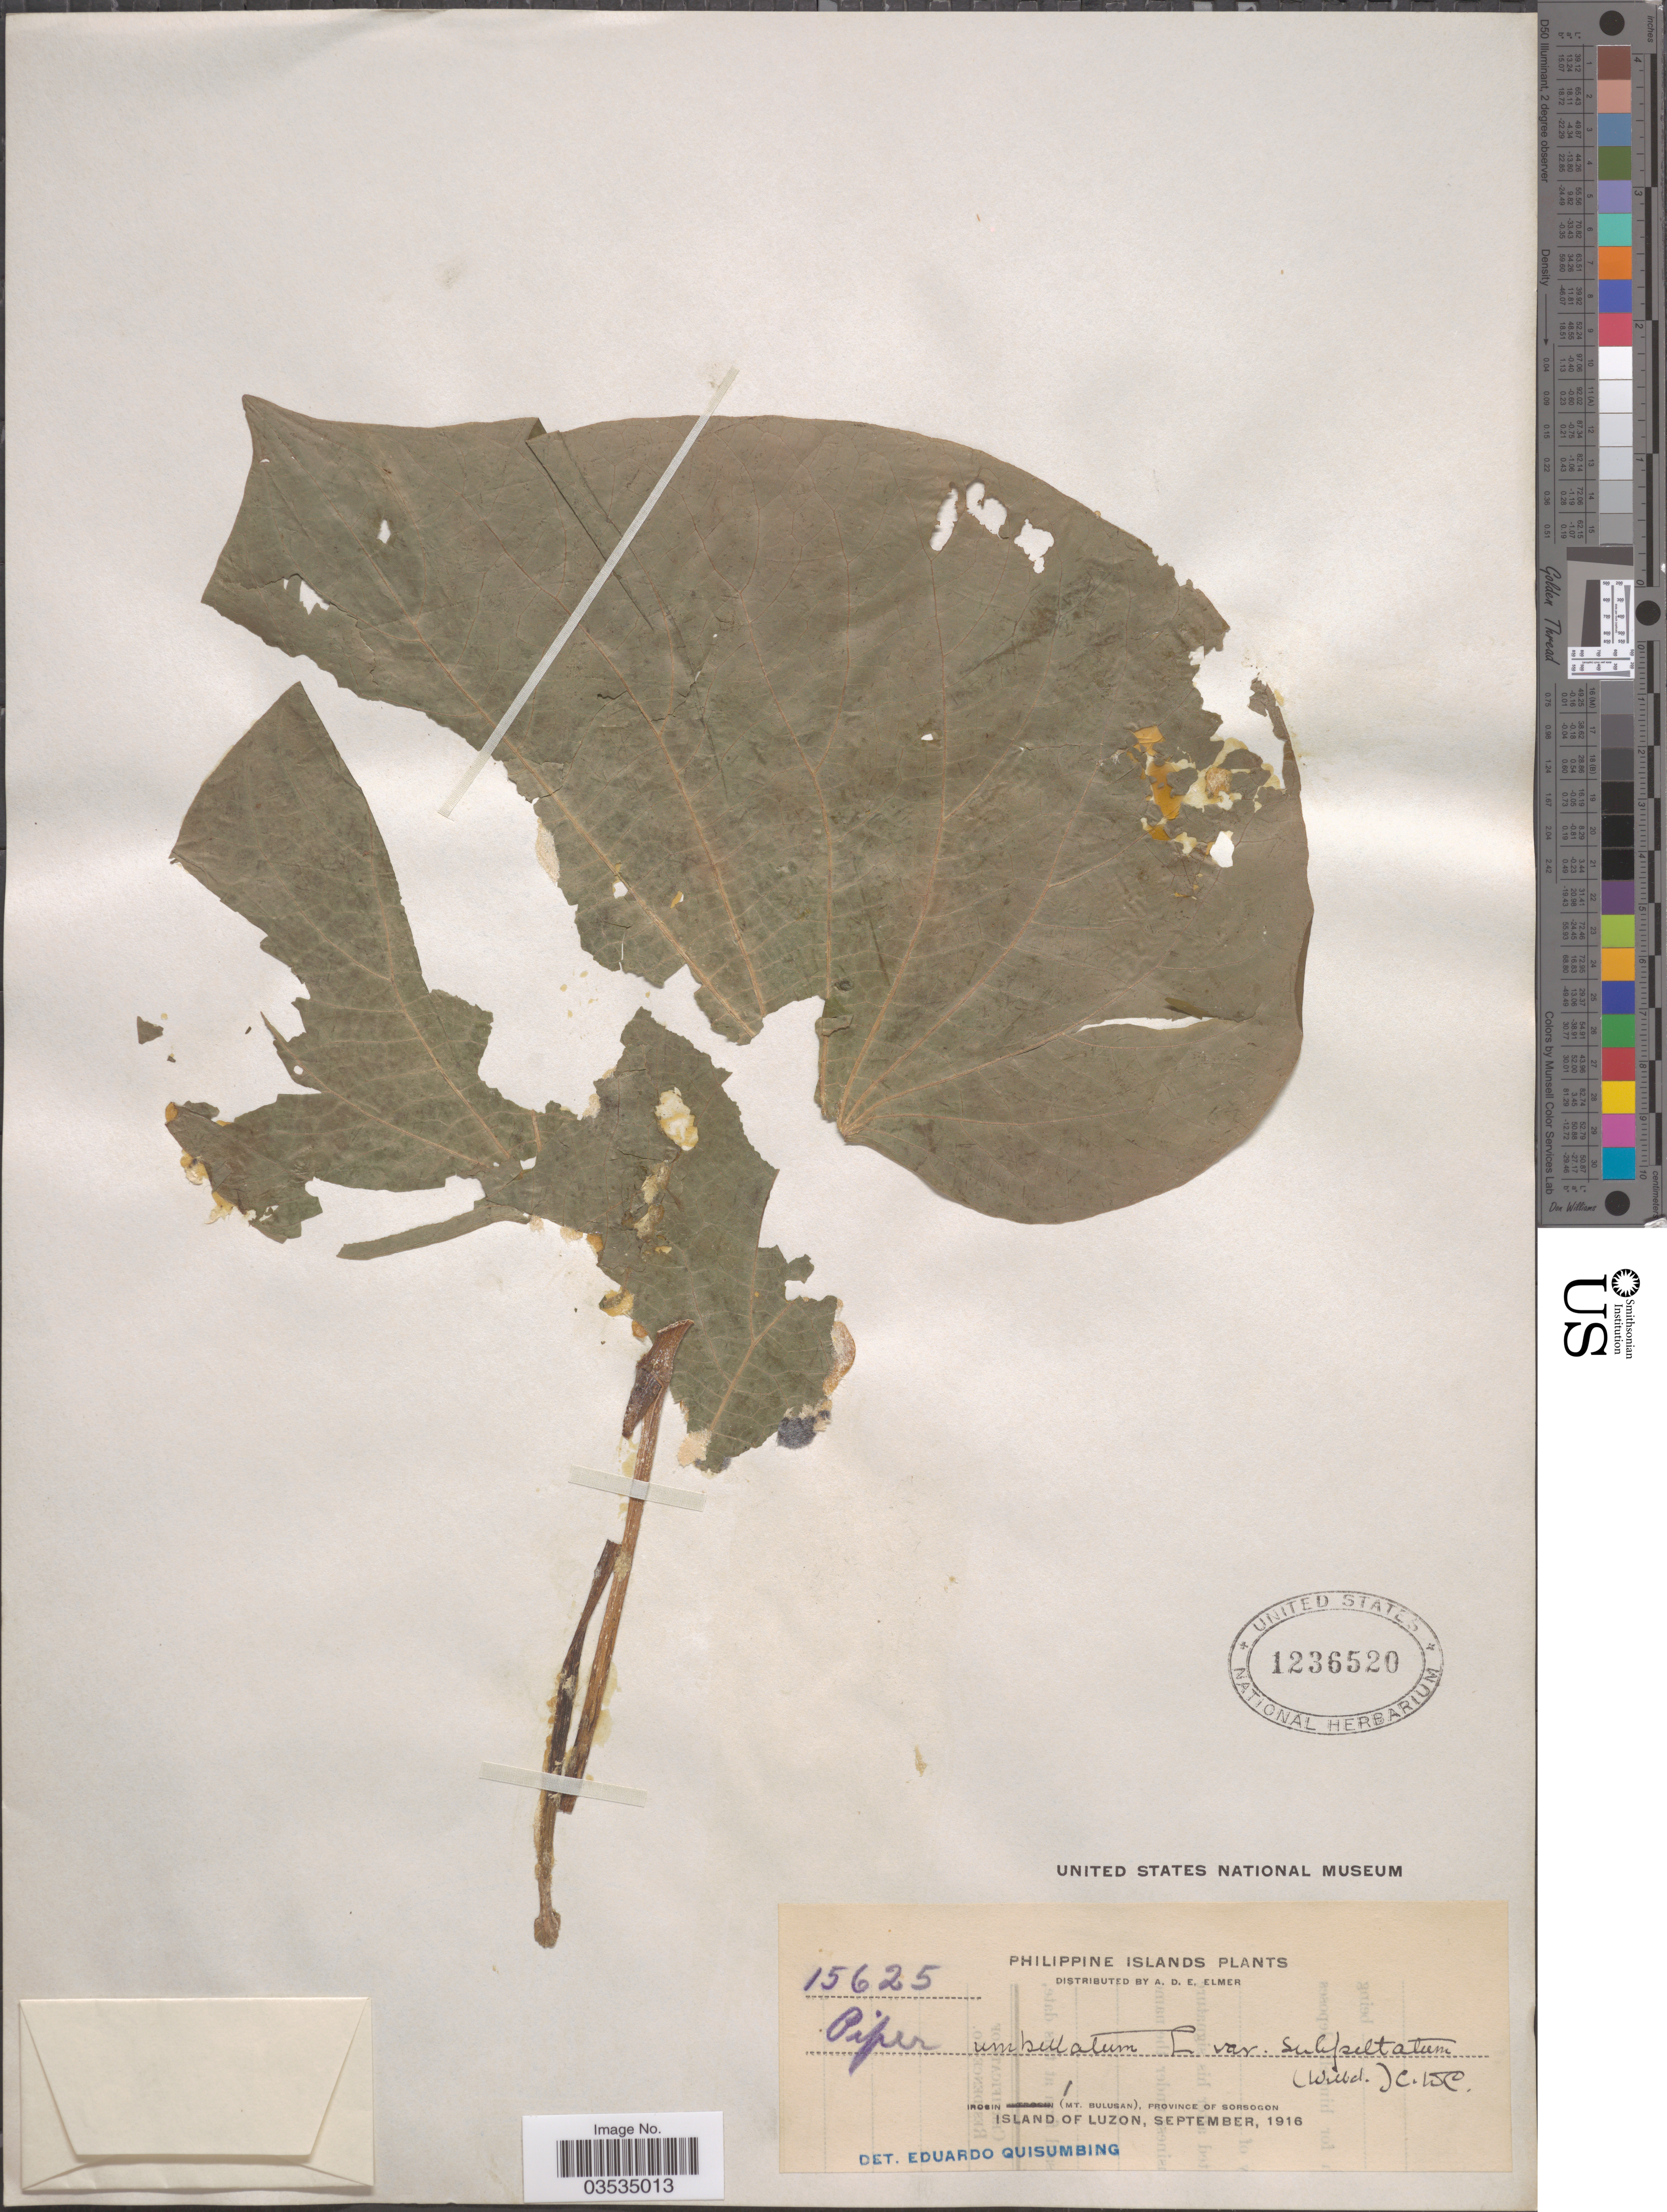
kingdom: Plantae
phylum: Tracheophyta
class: Magnoliopsida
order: Piperales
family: Piperaceae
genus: Piper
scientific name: Piper umbellatum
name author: L.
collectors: A. D. E. Elmer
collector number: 15625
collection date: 1916-09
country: Philippines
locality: Irosin (Mt. Bulusan), Province of Sorsogon. Island of Luzon.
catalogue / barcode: US 1236520